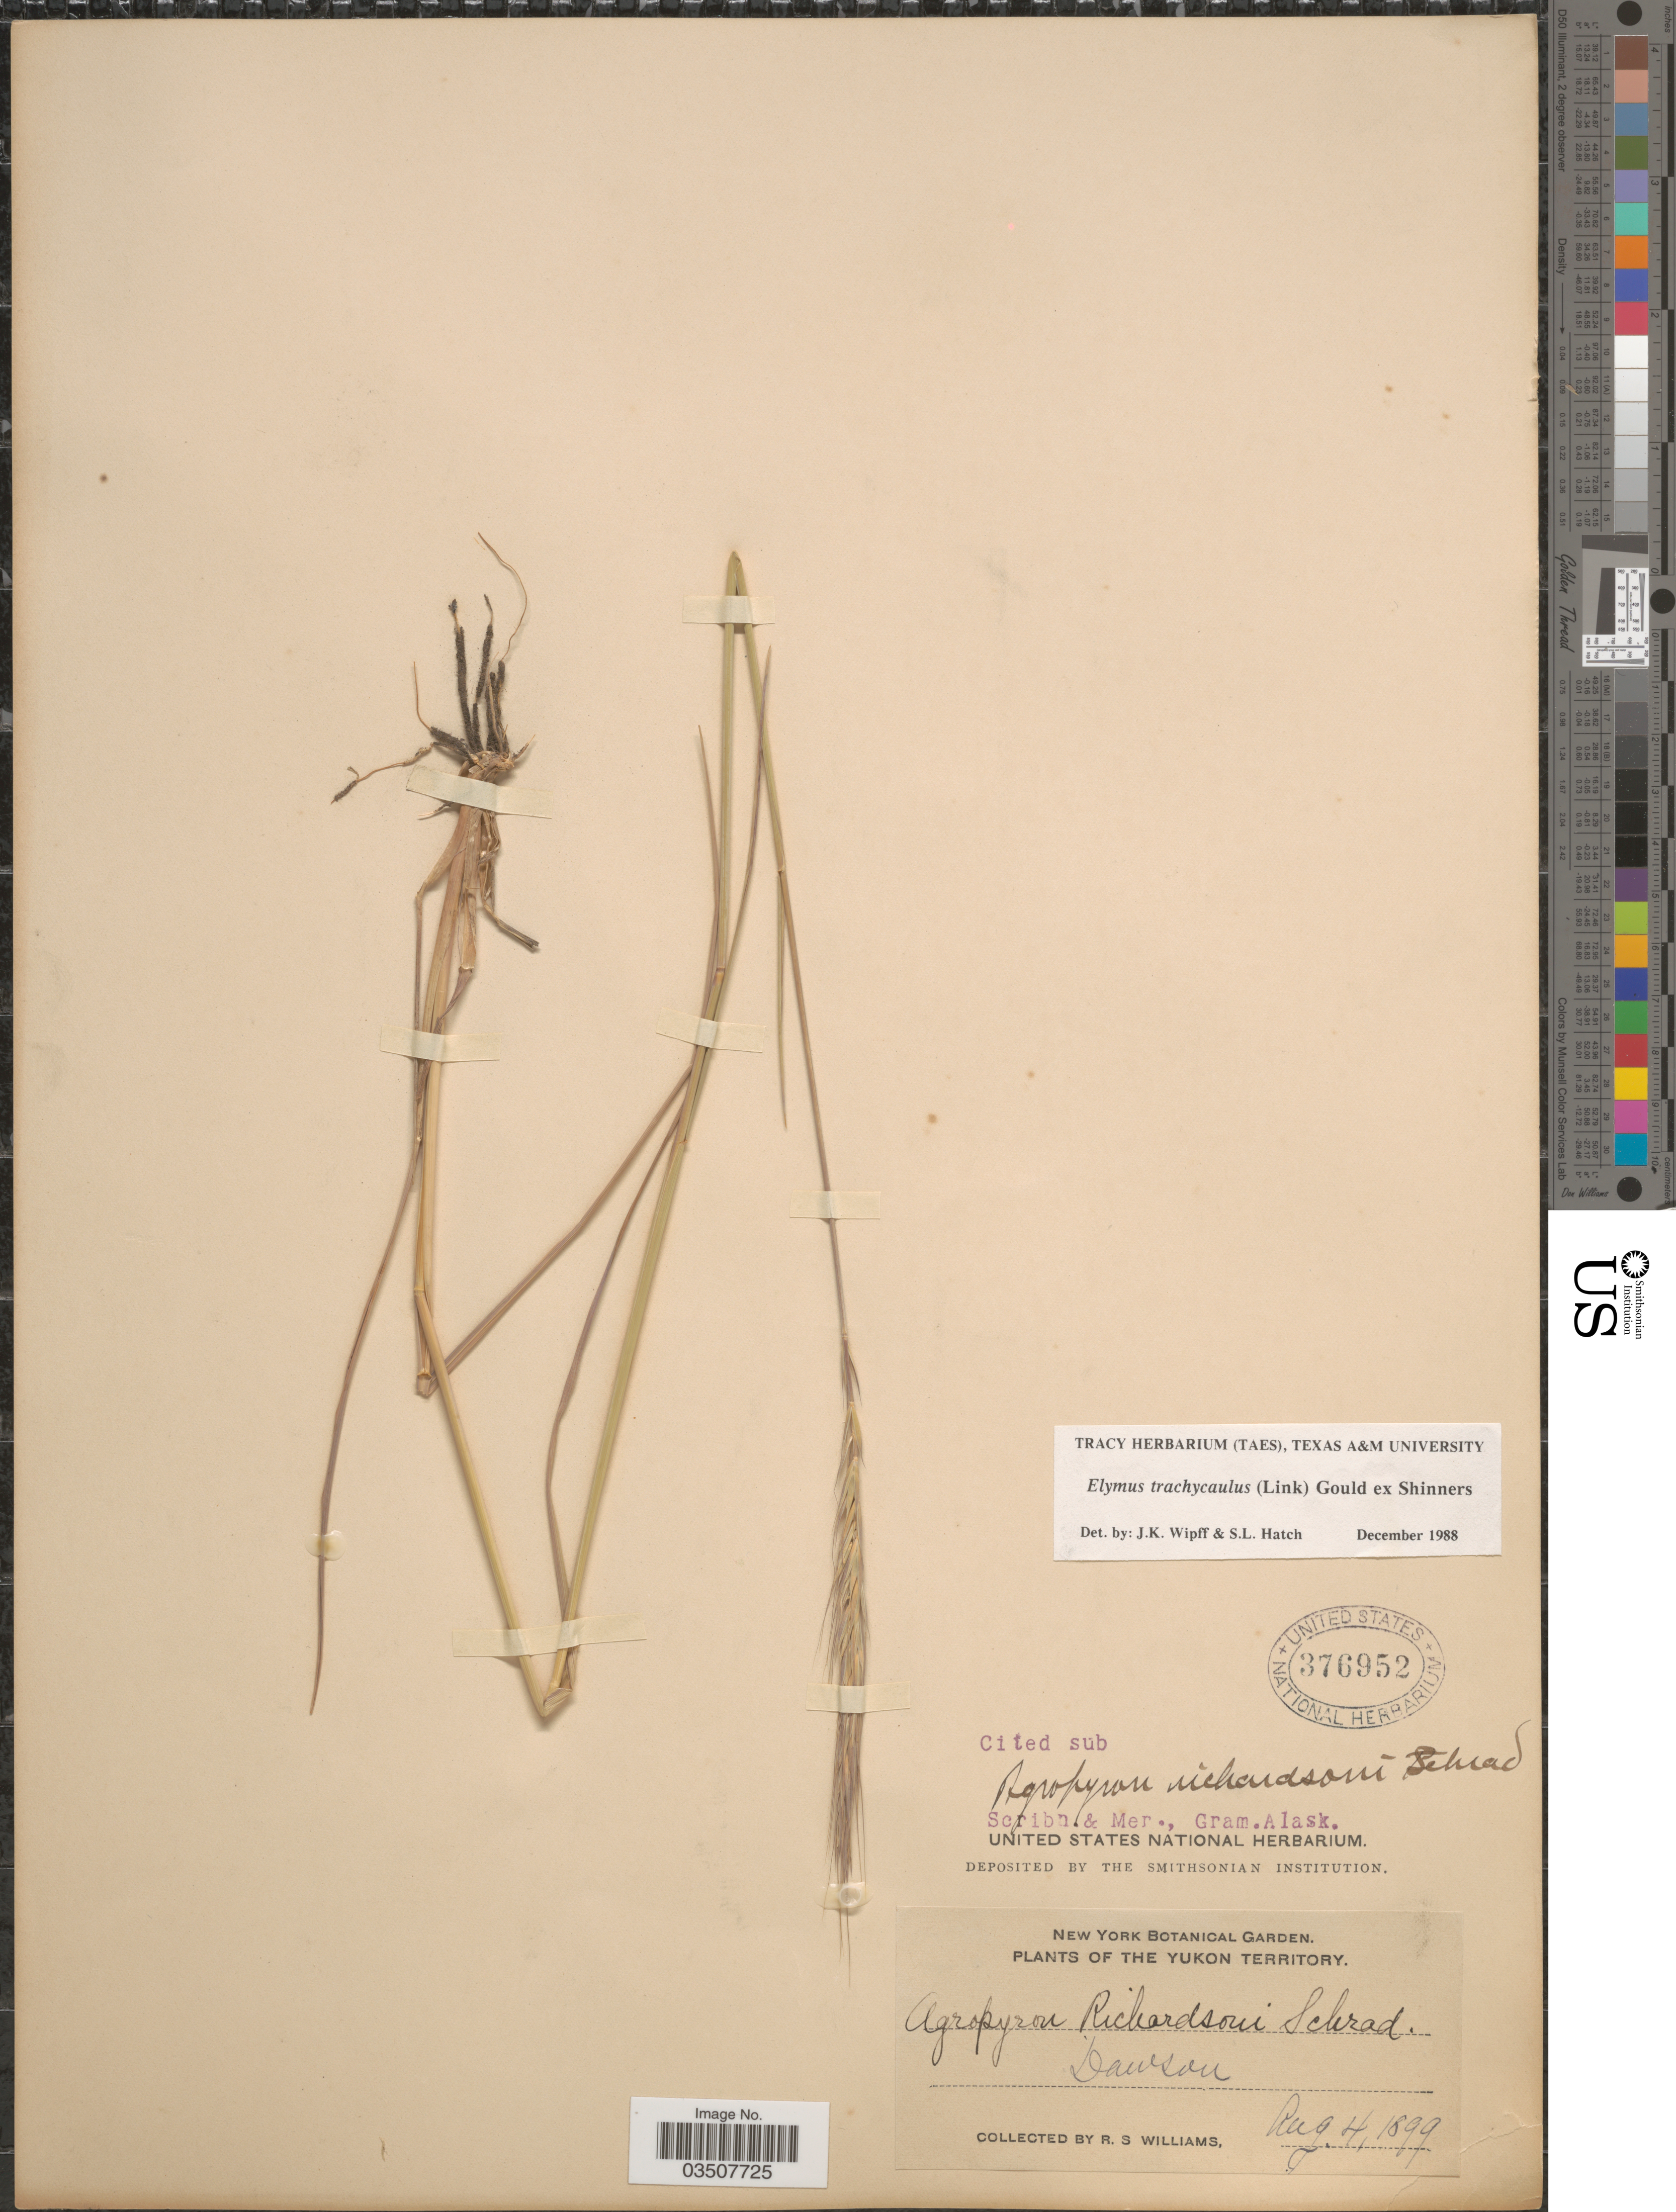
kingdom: Plantae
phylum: Tracheophyta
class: Liliopsida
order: Poales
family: Poaceae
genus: Elymus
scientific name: Elymus trachycaulus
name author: (Link) Gould ex Shinners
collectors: R. S. Williams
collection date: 1899-08-04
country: Canada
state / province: Yukon Territory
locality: Dawson.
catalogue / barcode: US 376952